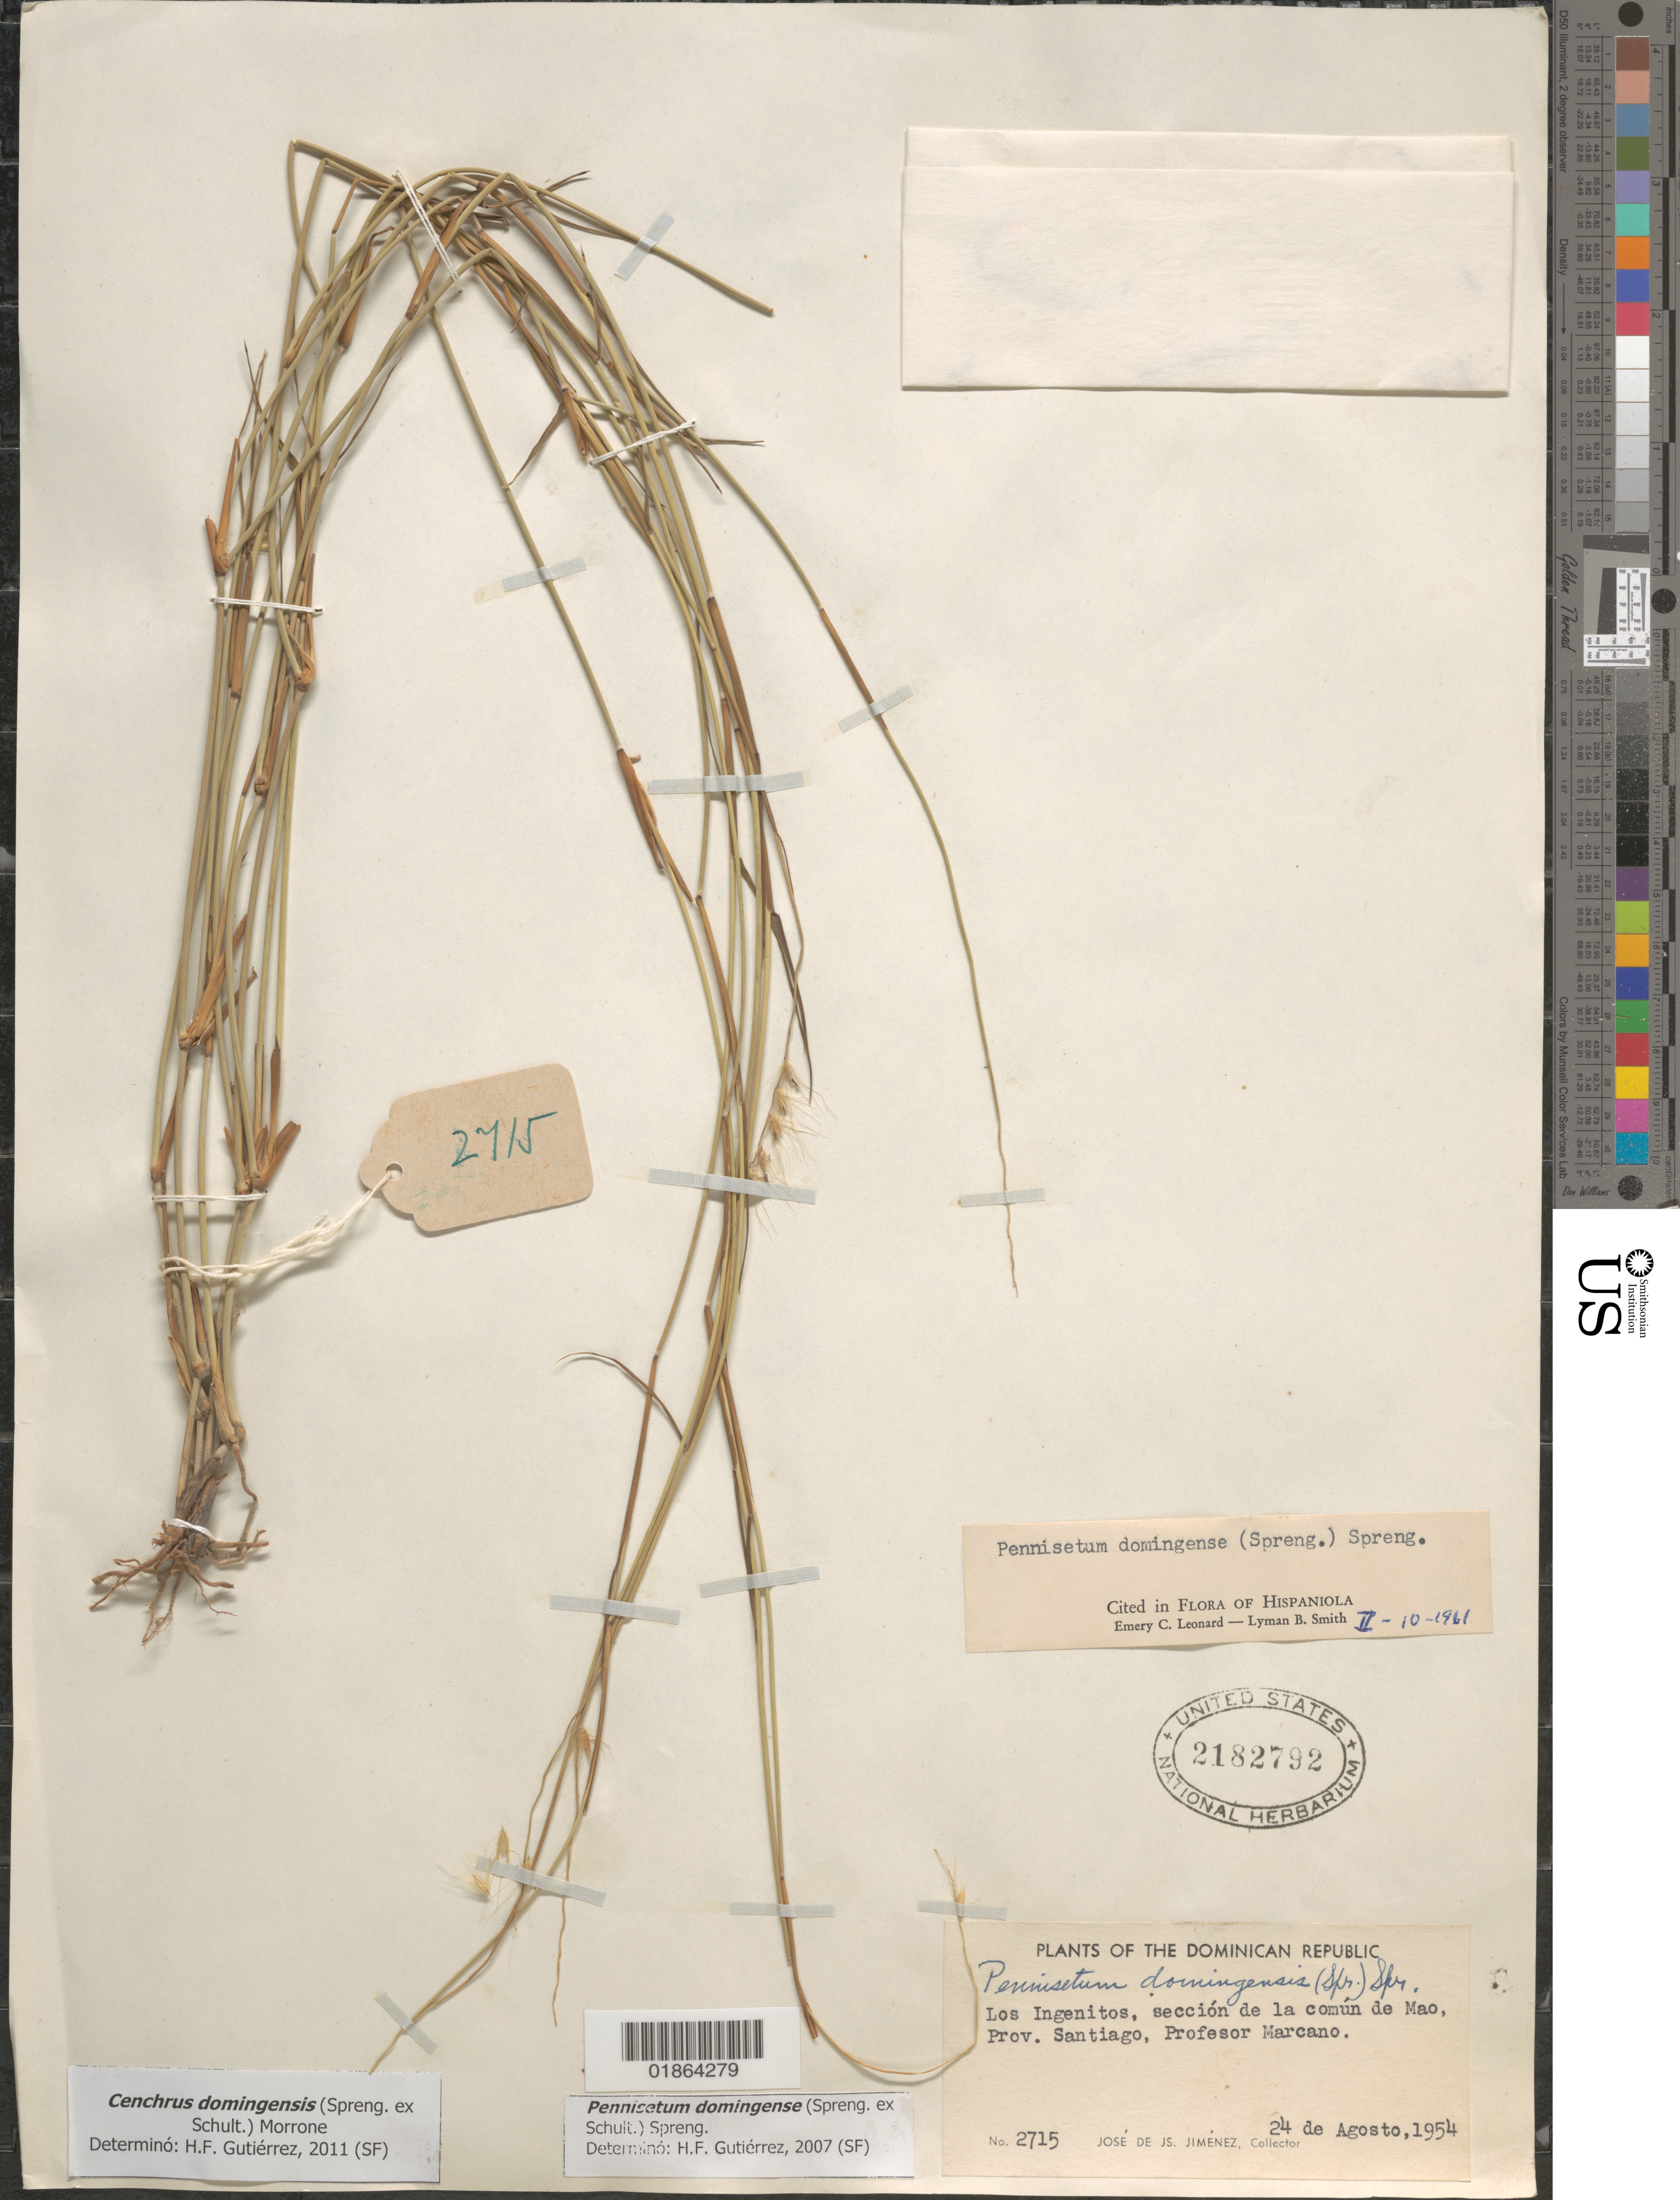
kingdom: Plantae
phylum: Tracheophyta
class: Liliopsida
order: Poales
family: Poaceae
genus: Cenchrus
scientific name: Cenchrus domingensis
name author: (Spreng. ex Schult.) Morrone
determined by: Gutiérrez, H. F.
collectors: J. J. Jiménez Almonte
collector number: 2715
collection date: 1954-08-24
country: Dominican Republic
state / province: Valverde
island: Hispaniola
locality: Prov. Santiago [Valverde]. Los Ingenitos, sección de la común de Mao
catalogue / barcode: US 2182792